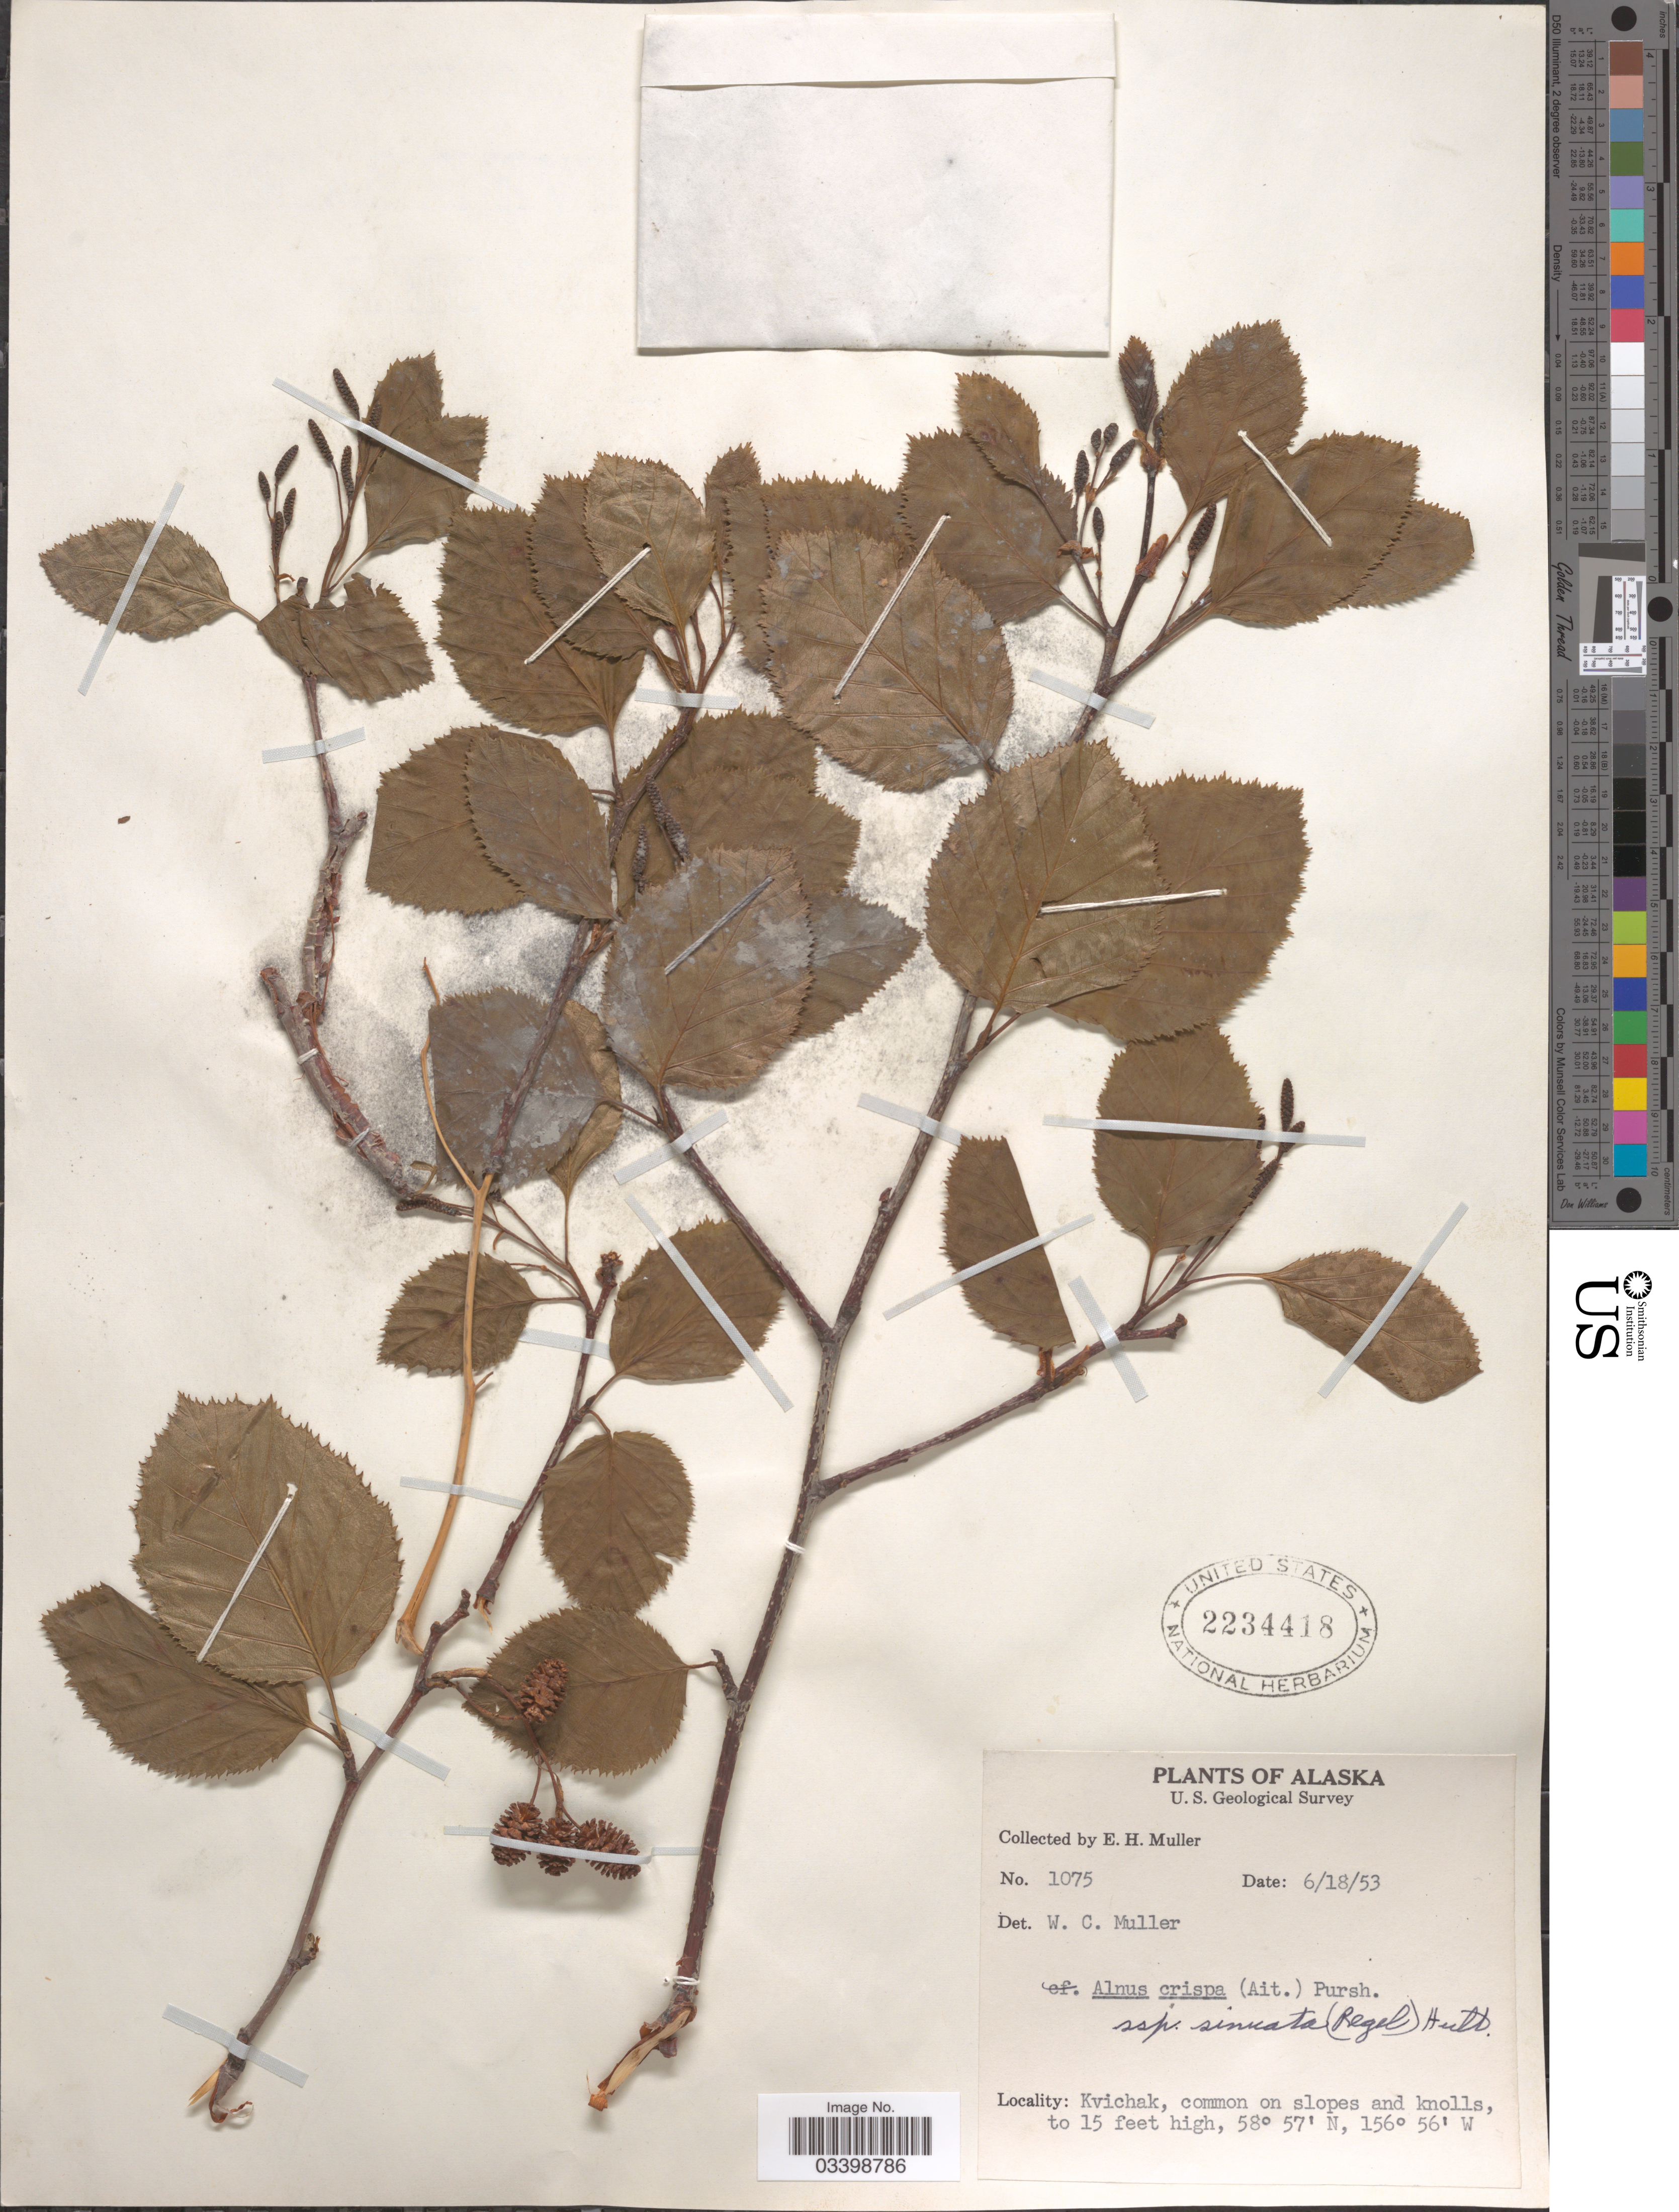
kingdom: Plantae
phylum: Tracheophyta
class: Magnoliopsida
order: Fagales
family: Betulaceae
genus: Alnus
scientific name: Alnus viridis subsp. sinuata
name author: Regel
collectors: E. H. Muller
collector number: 1075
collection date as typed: Transcribed d/m/y: 18/6/53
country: United States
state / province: Alaska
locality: Kvichak, common on slopes and knolls.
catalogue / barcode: US 2234418